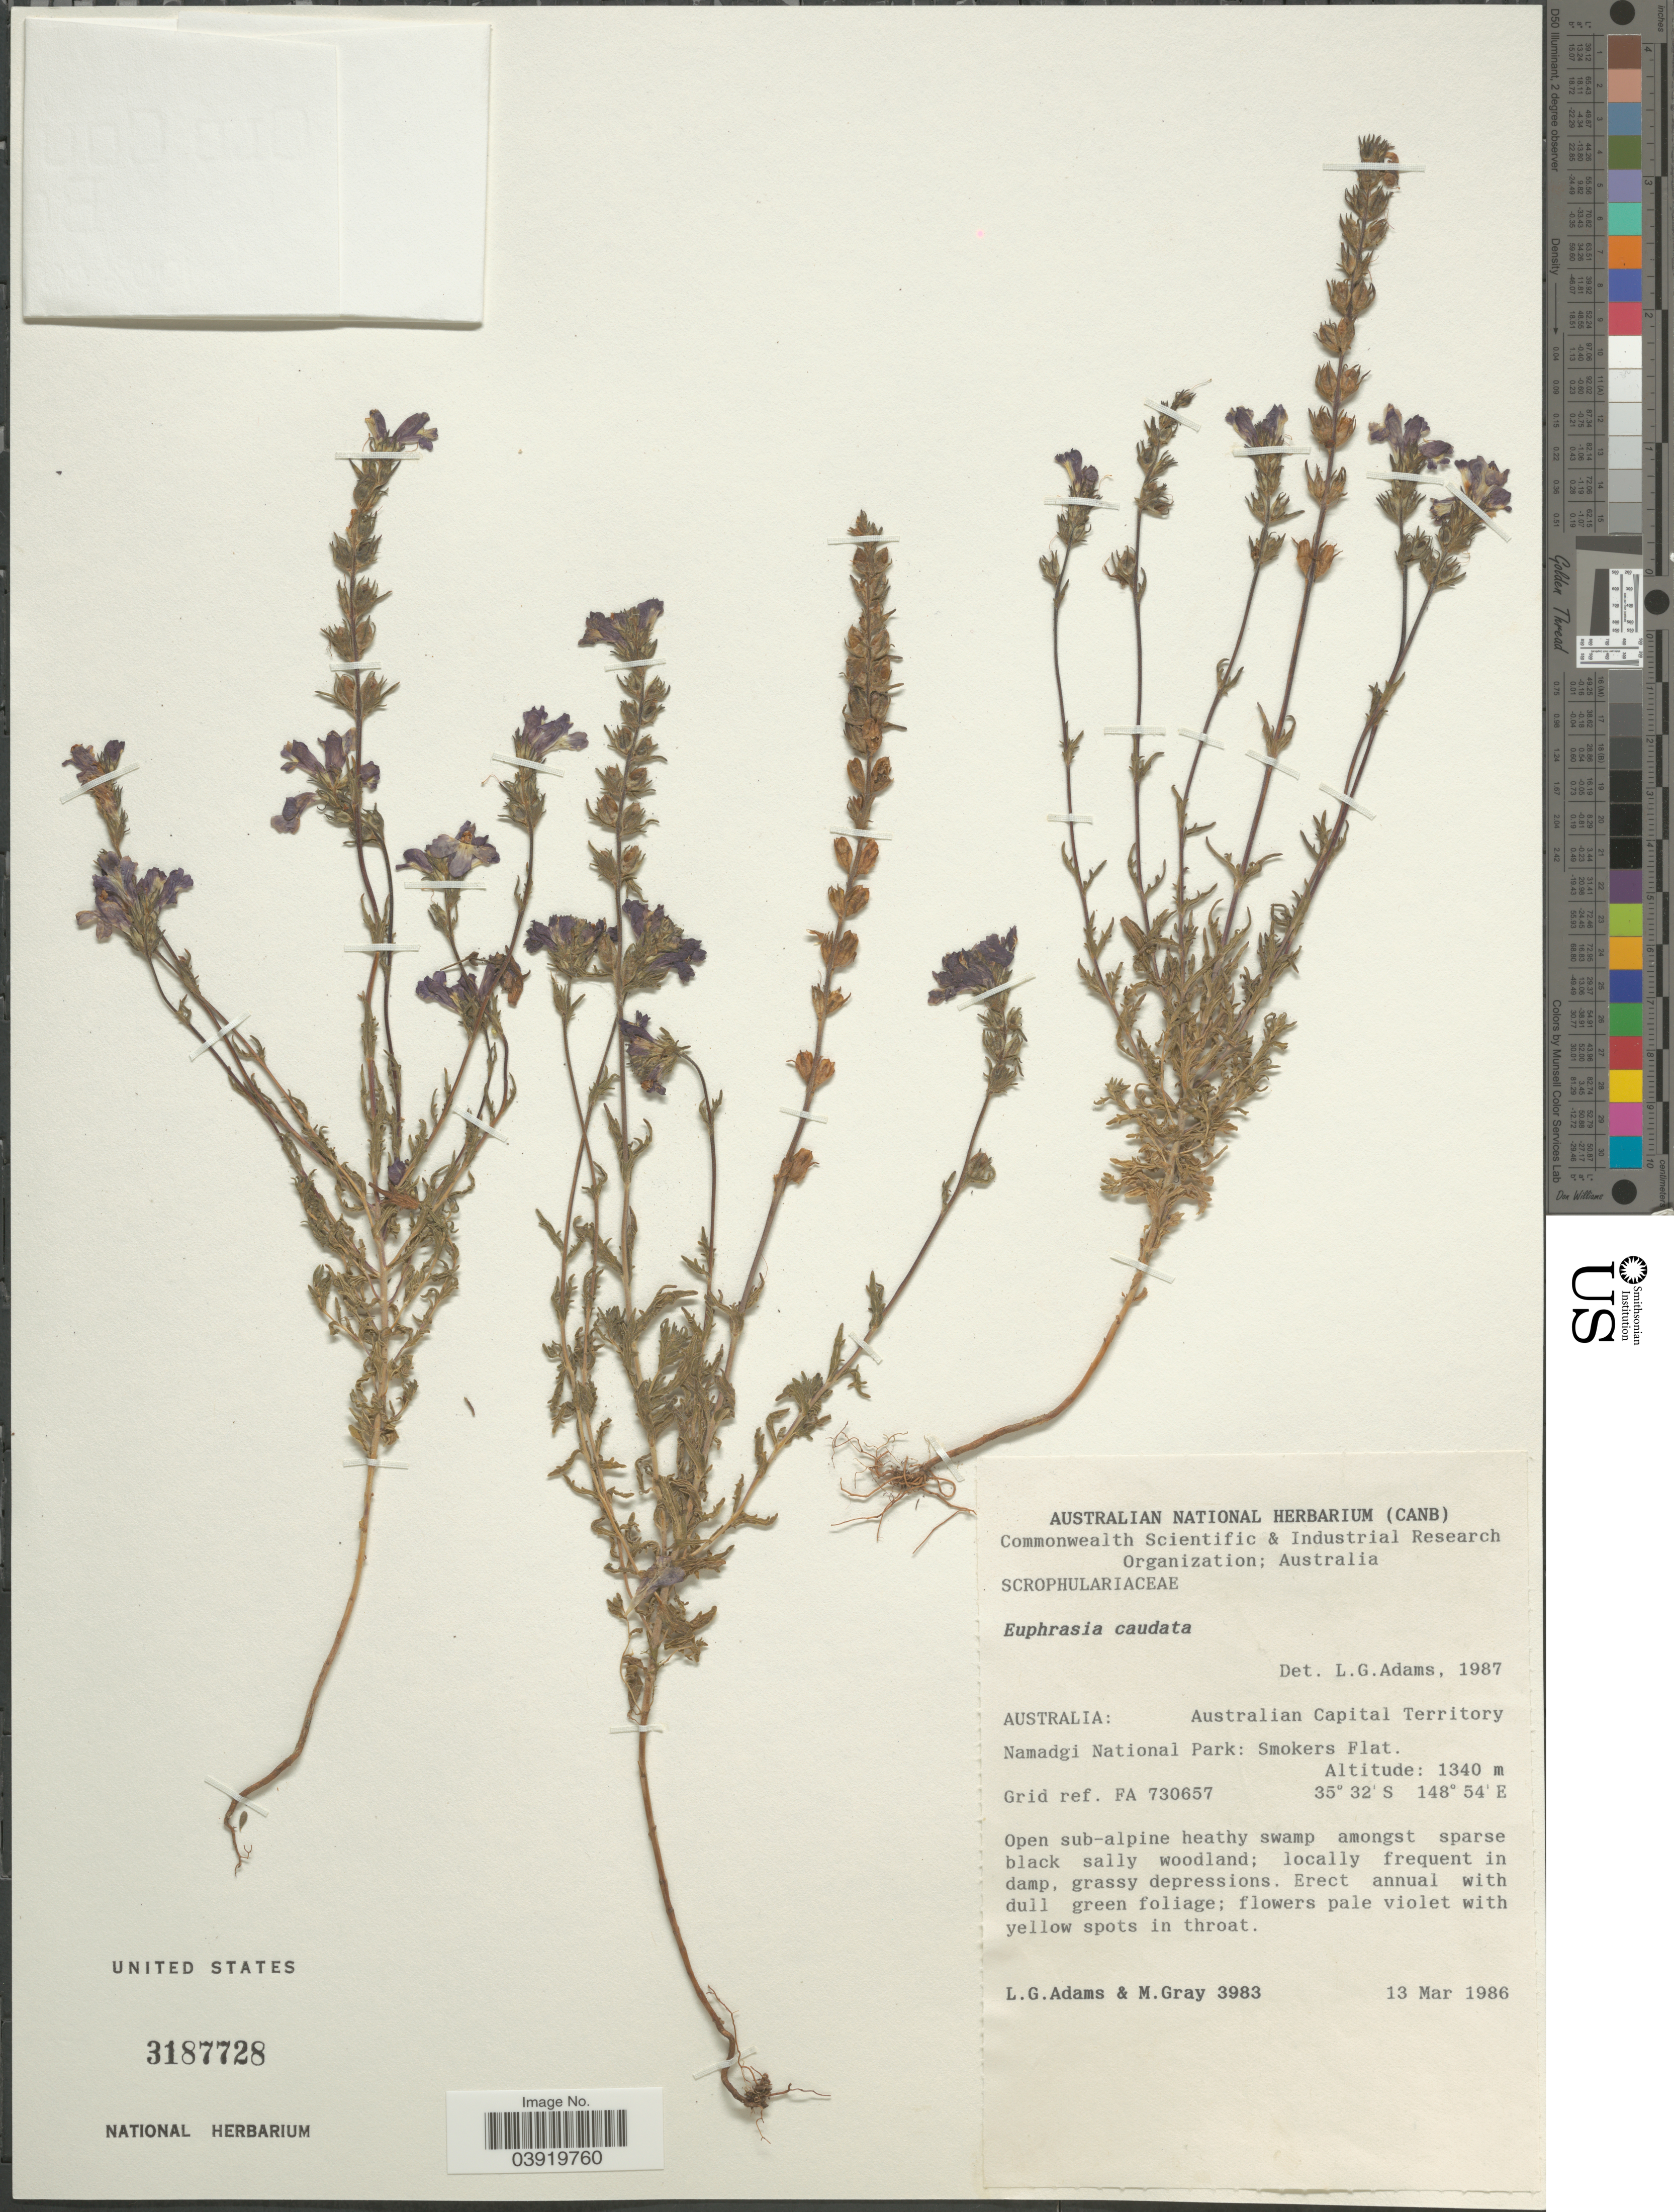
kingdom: Plantae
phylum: Tracheophyta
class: Magnoliopsida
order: Lamiales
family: Orobanchaceae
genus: Euphrasia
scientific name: Euphrasia caudata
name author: W.R. Barker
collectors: L. G. Adams & M. Gray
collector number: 3983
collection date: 1986-03-13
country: Australia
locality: Australian Capital Territory. Namadgi National Park: Smokers Flat. Grid ref. FA 730657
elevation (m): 1340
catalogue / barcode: US 3187728